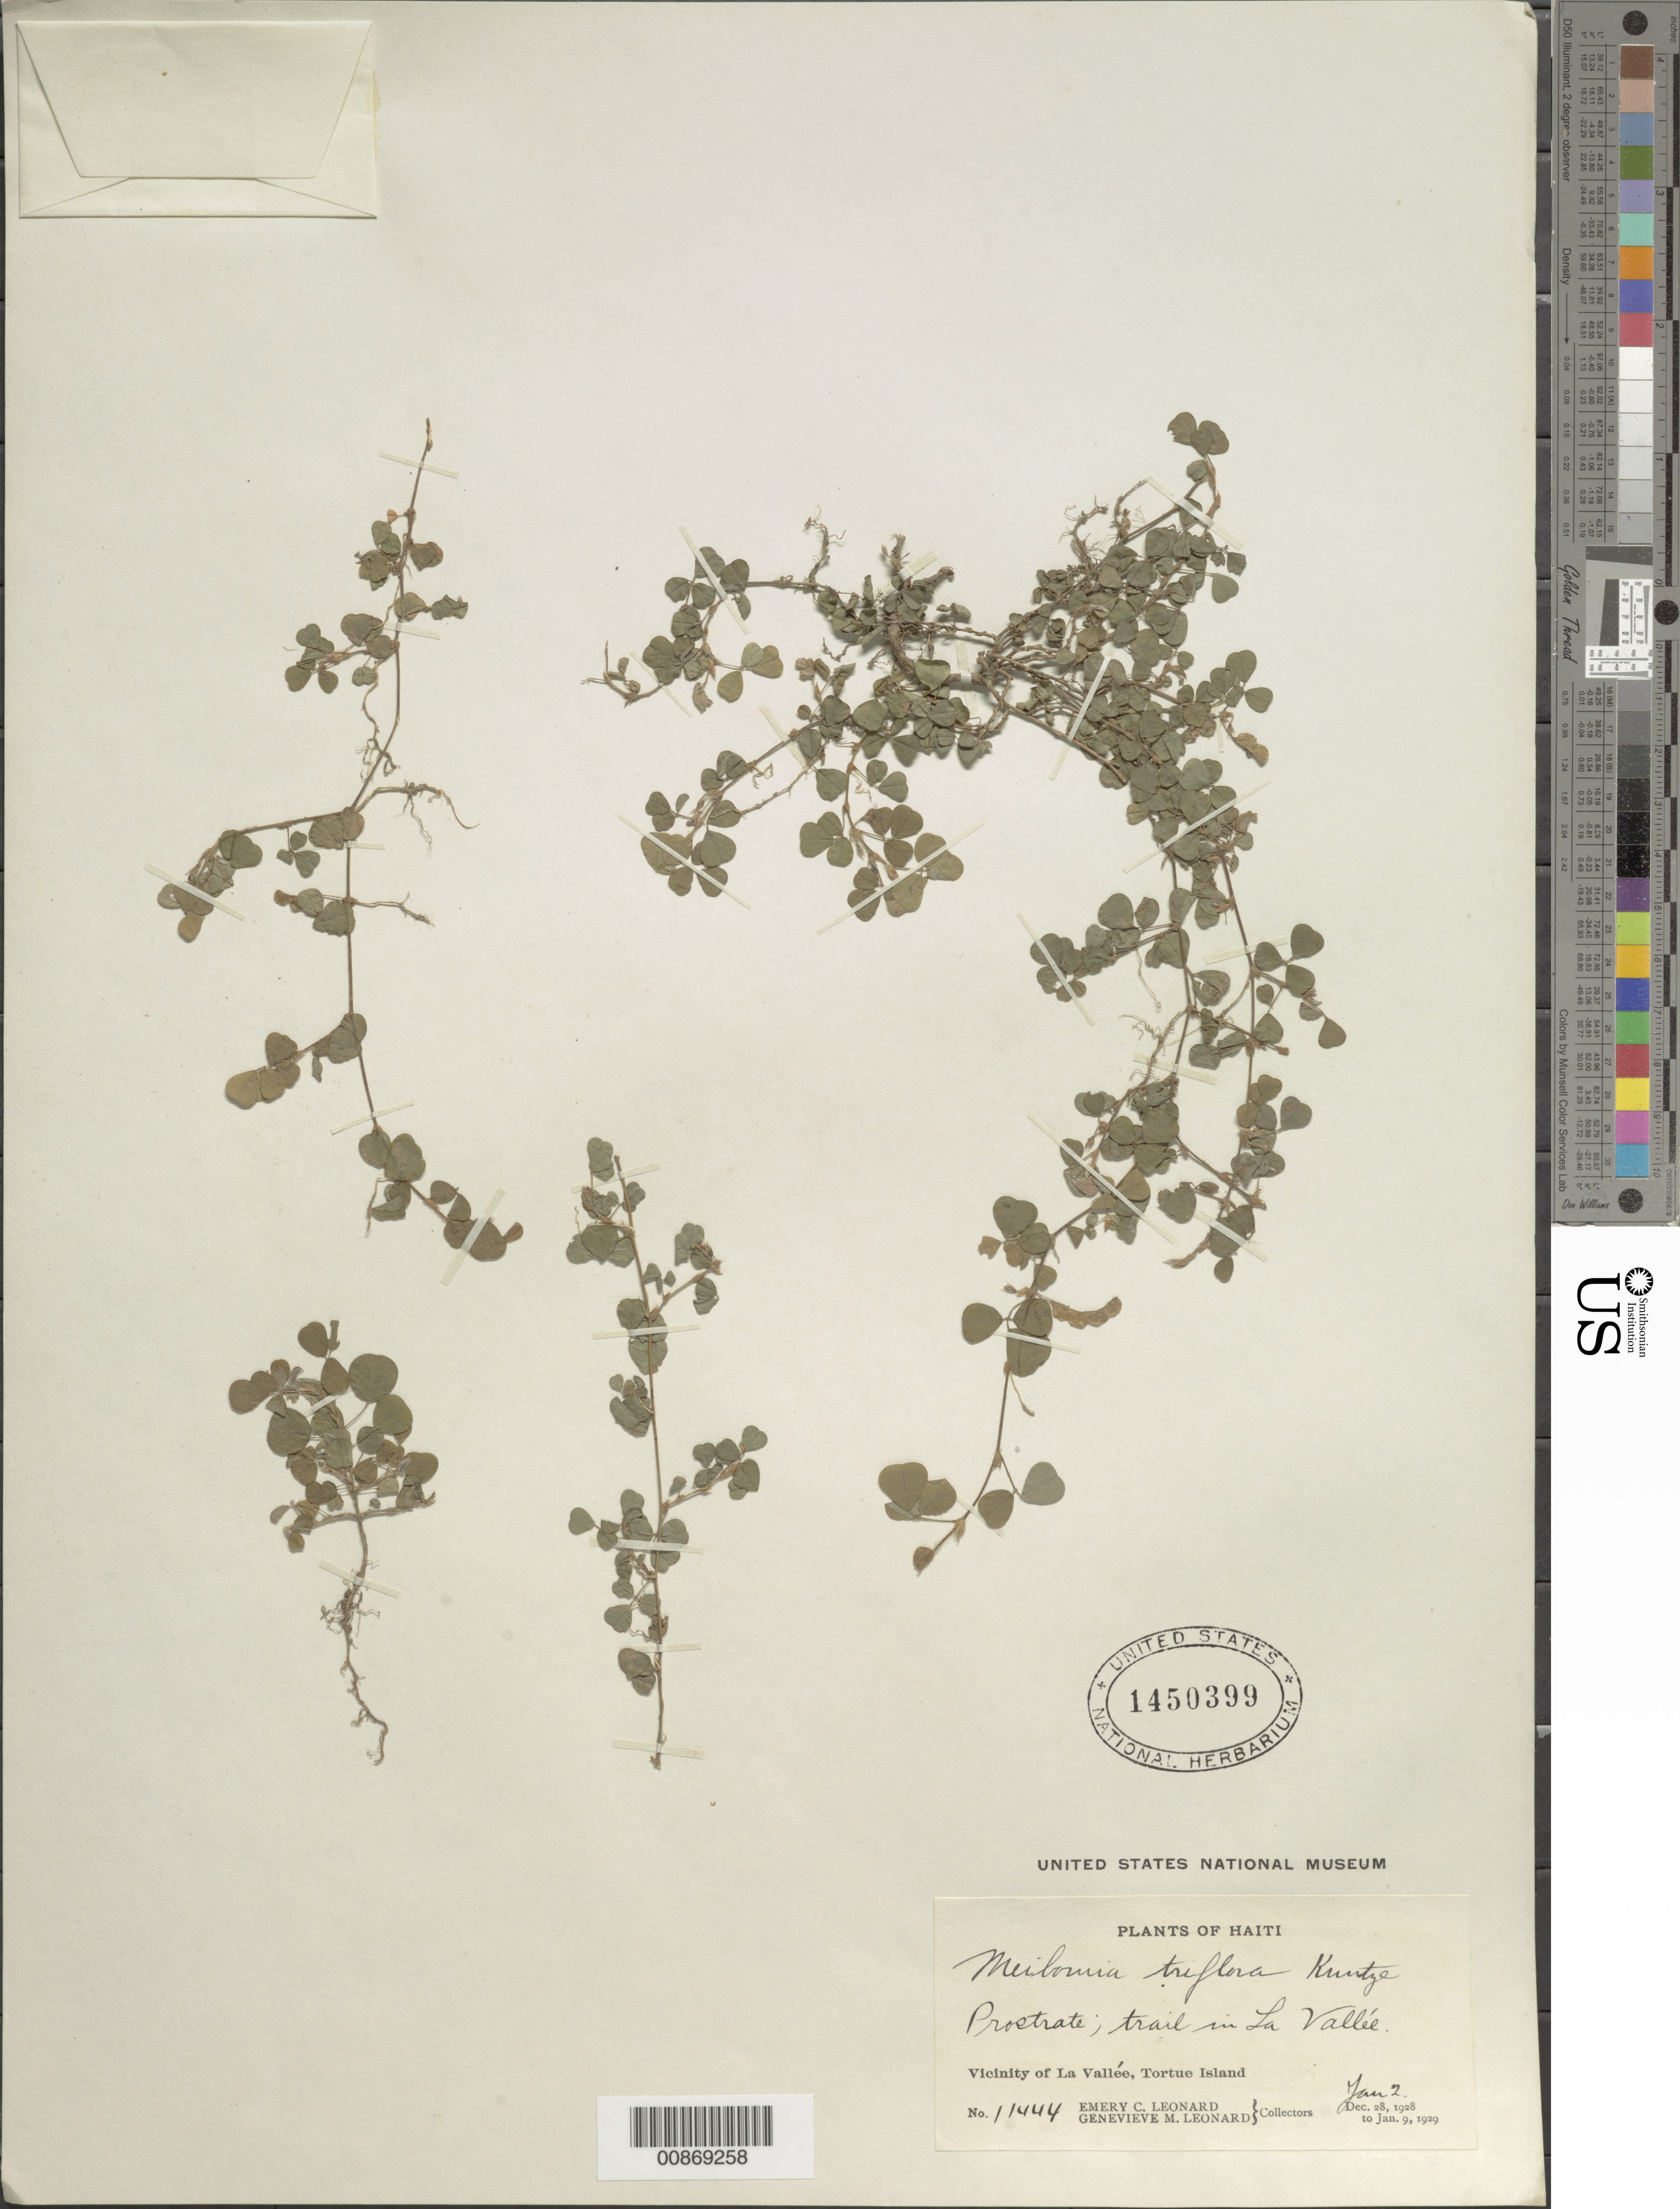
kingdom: Plantae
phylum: Tracheophyta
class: Magnoliopsida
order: Fabales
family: Fabaceae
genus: Grona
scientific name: Grona triflora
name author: (L.) H. Ohashi & K. Ohashi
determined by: Strong, Mark T., (BOT), Smithsonian Institution - National Museum of Natural History (UNITED STATES)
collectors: E. C. Leonard & G. M. Leonard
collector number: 11444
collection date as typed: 02 Jan 1929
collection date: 1929-01-02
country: Haiti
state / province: Nord-Óuest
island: Île de la Tortue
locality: Trail in La Vallée, Tortue Island.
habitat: Trail.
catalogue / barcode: US 1450399